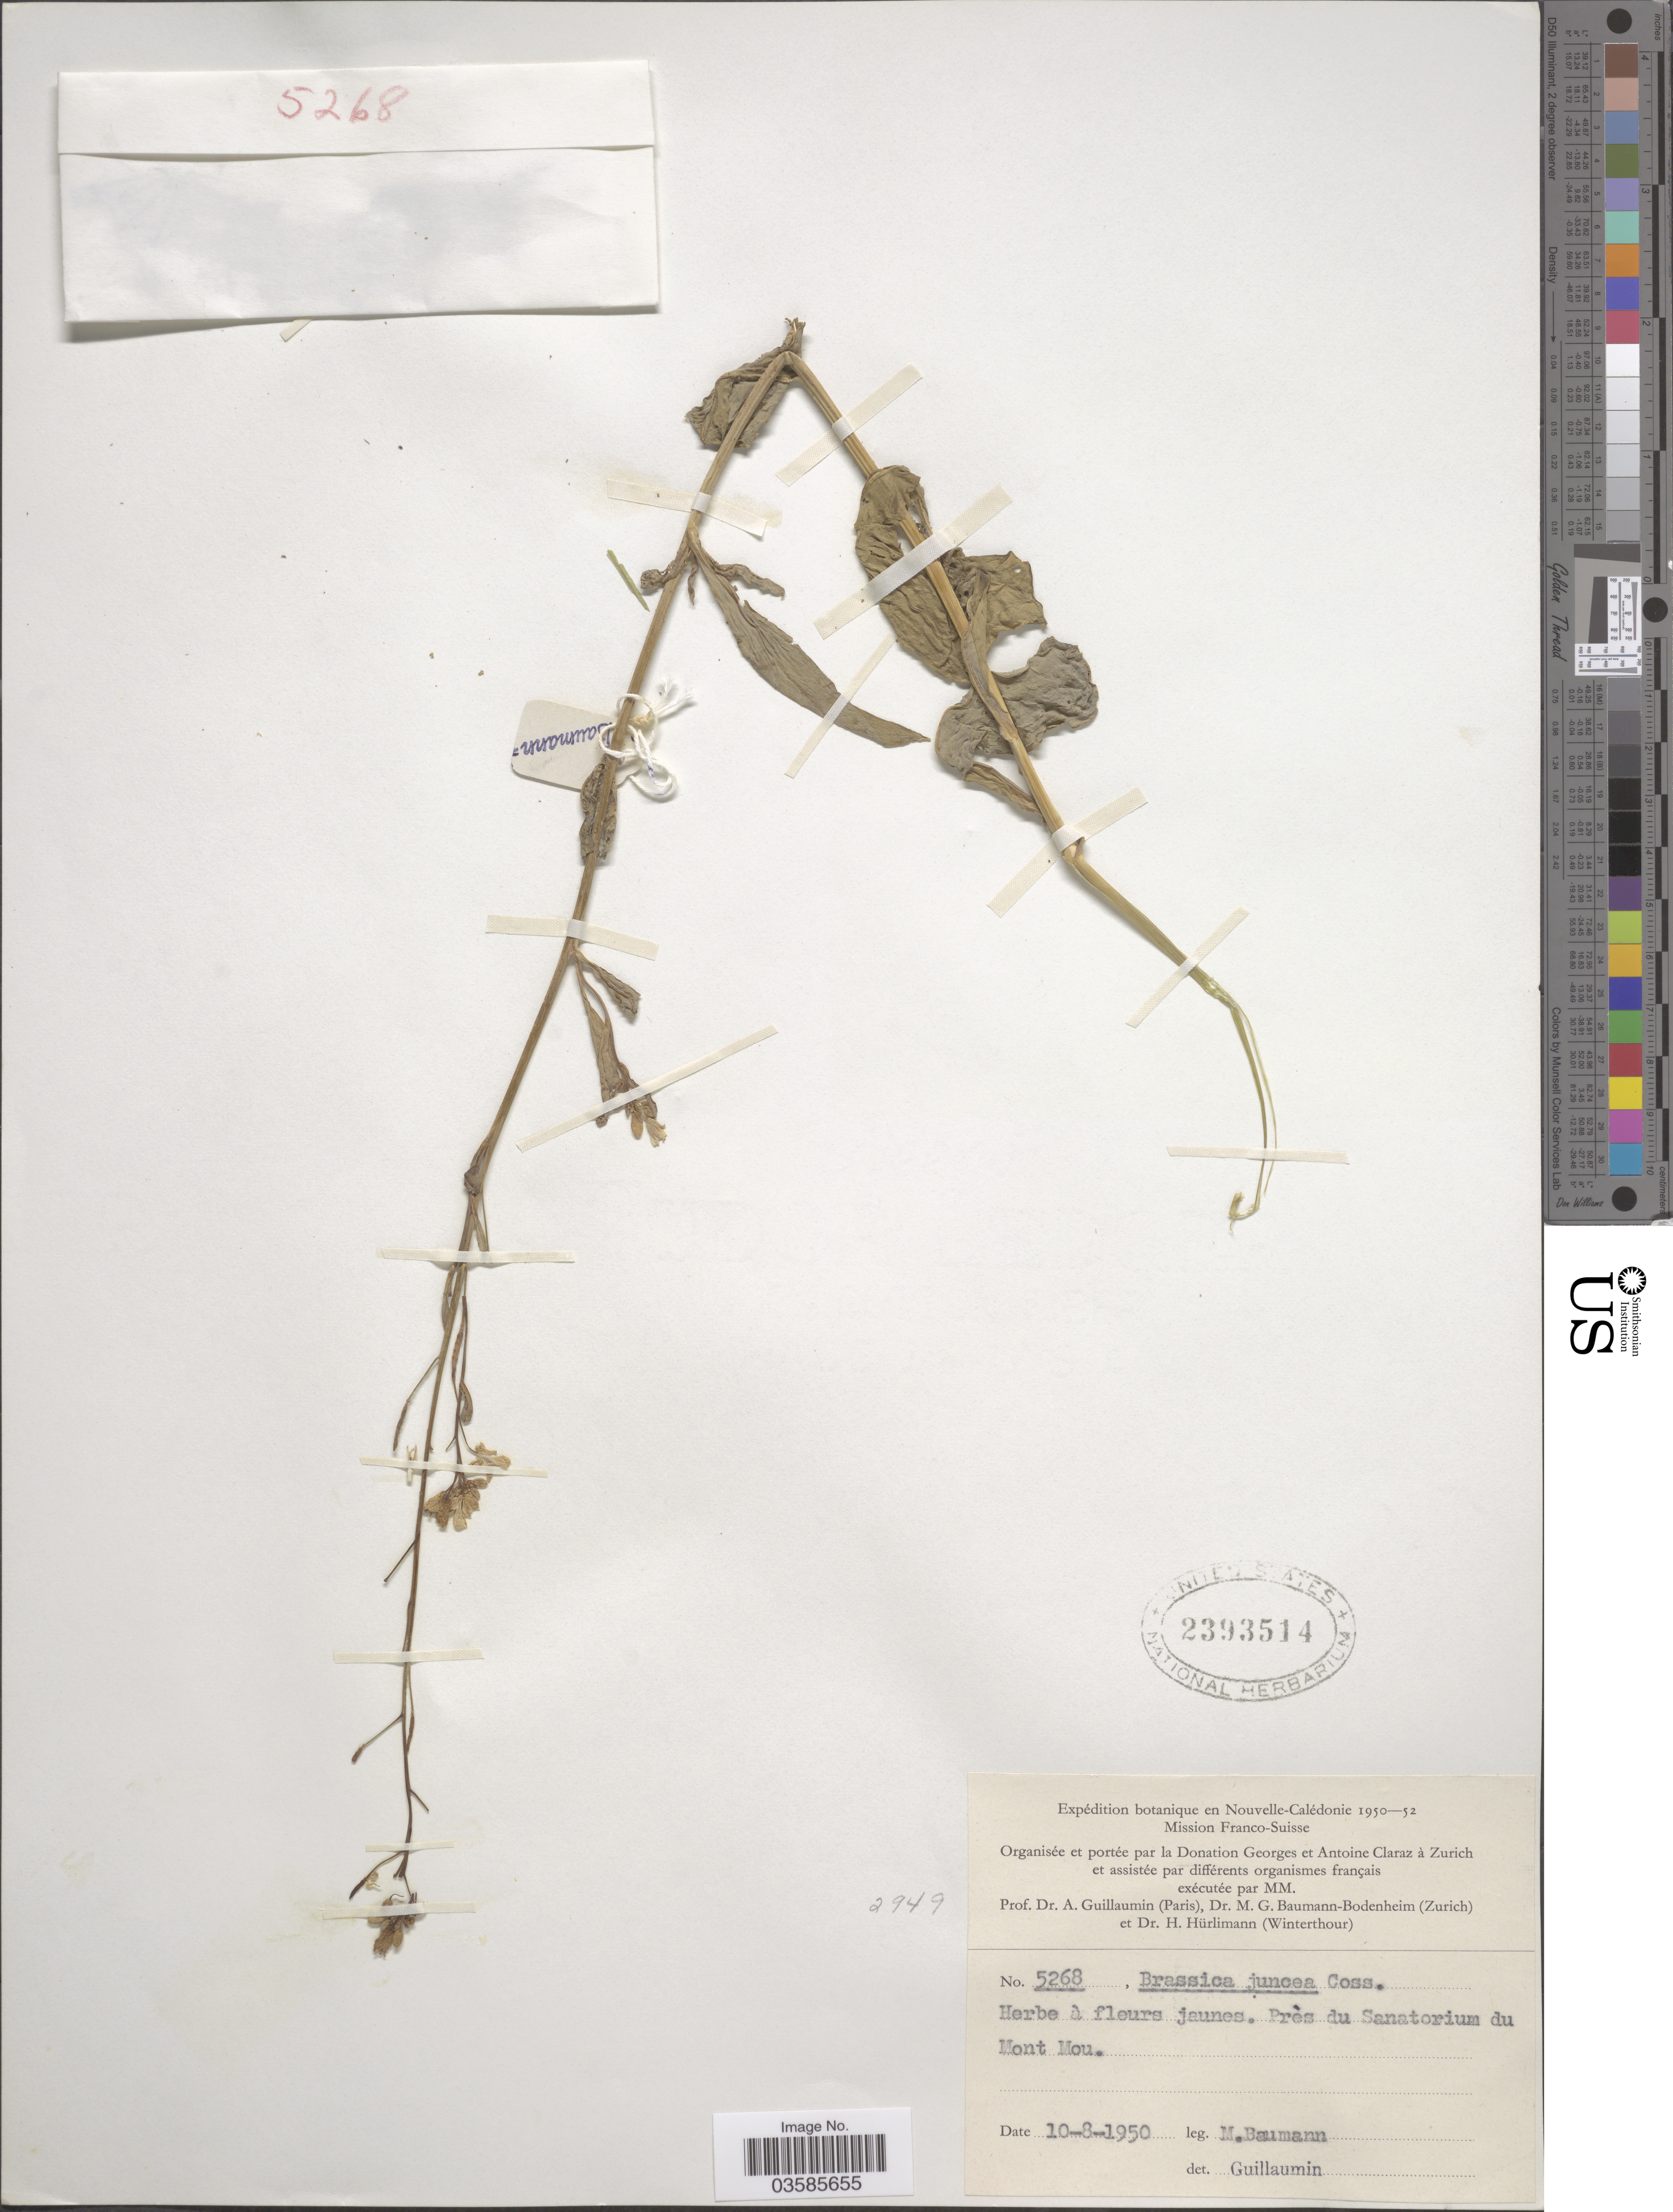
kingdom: Plantae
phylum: Tracheophyta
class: Magnoliopsida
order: Brassicales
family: Brassicaceae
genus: Brassica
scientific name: Brassica juncea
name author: (L.) Czern.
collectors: M. G. Baumann-Bodenheim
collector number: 5268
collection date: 1950-08-10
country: New Caledonia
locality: Près du Sanatorium du Mont Mou.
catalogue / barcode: US 2393514